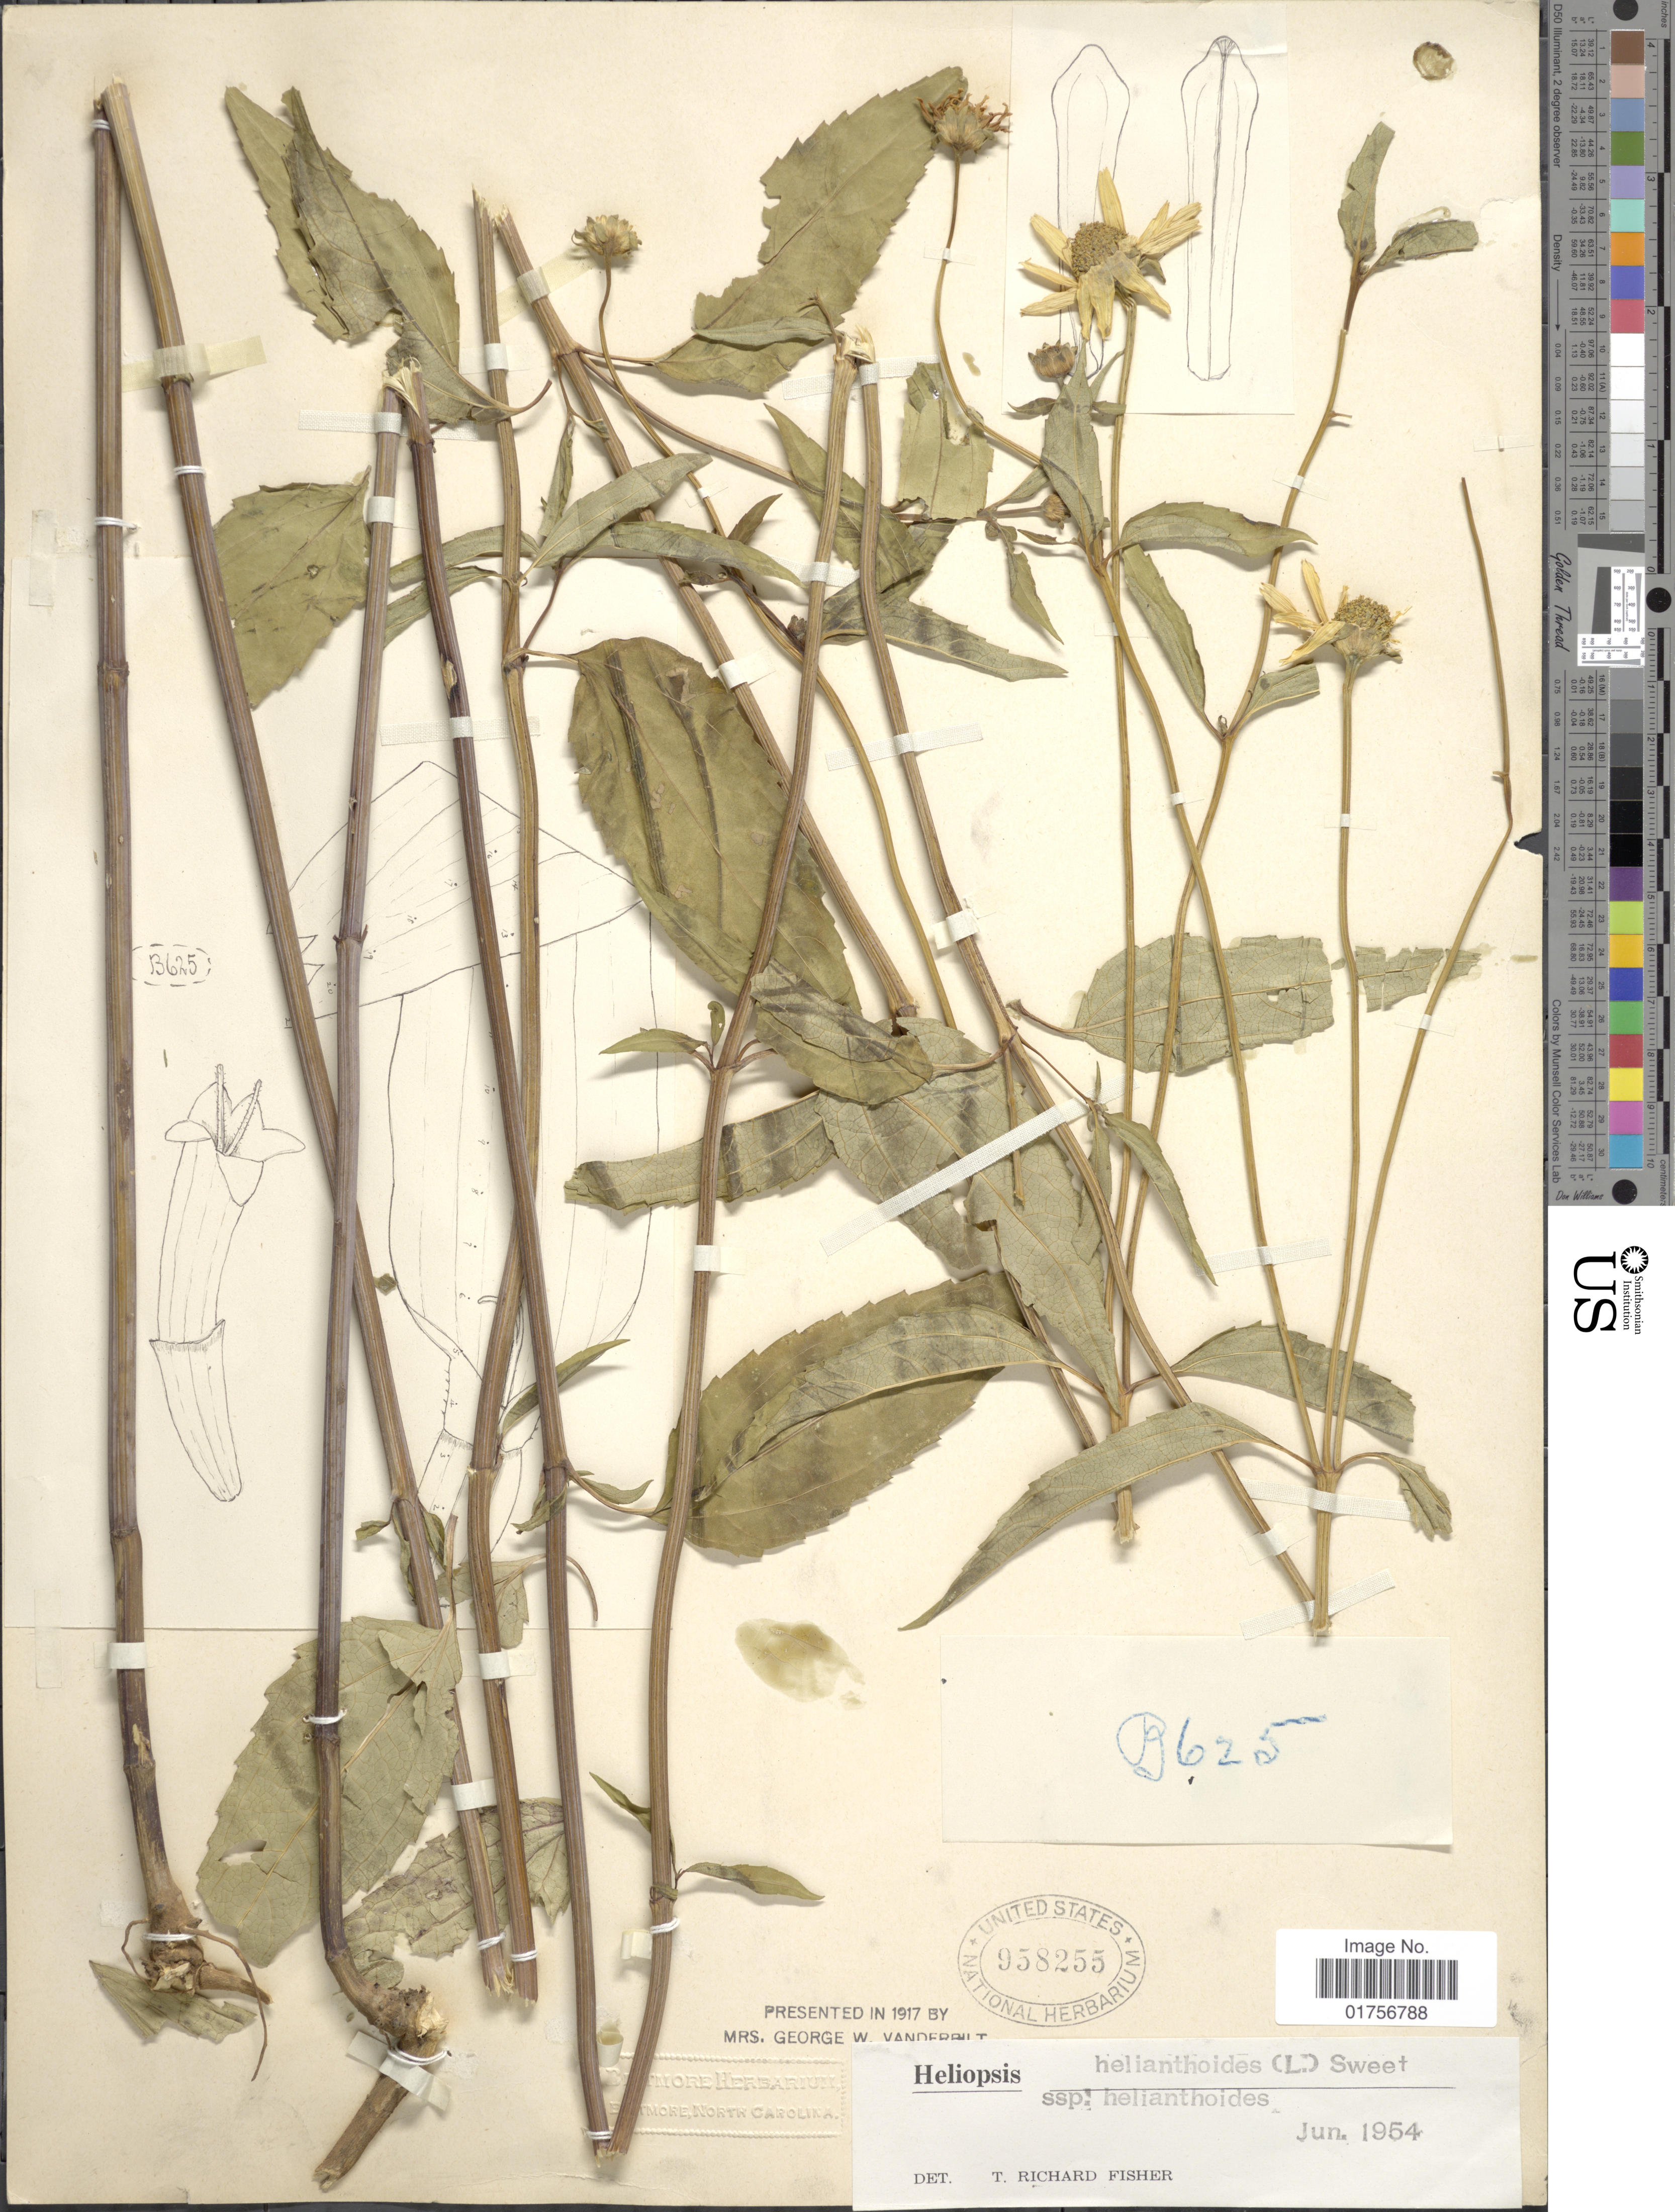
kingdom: Plantae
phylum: Tracheophyta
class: Magnoliopsida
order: Asterales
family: Asteraceae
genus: Heliopsis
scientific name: Heliopsis helianthoides subsp. helianthoides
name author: (L.) Sweet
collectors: Biltmore Herbarium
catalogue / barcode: US 958255